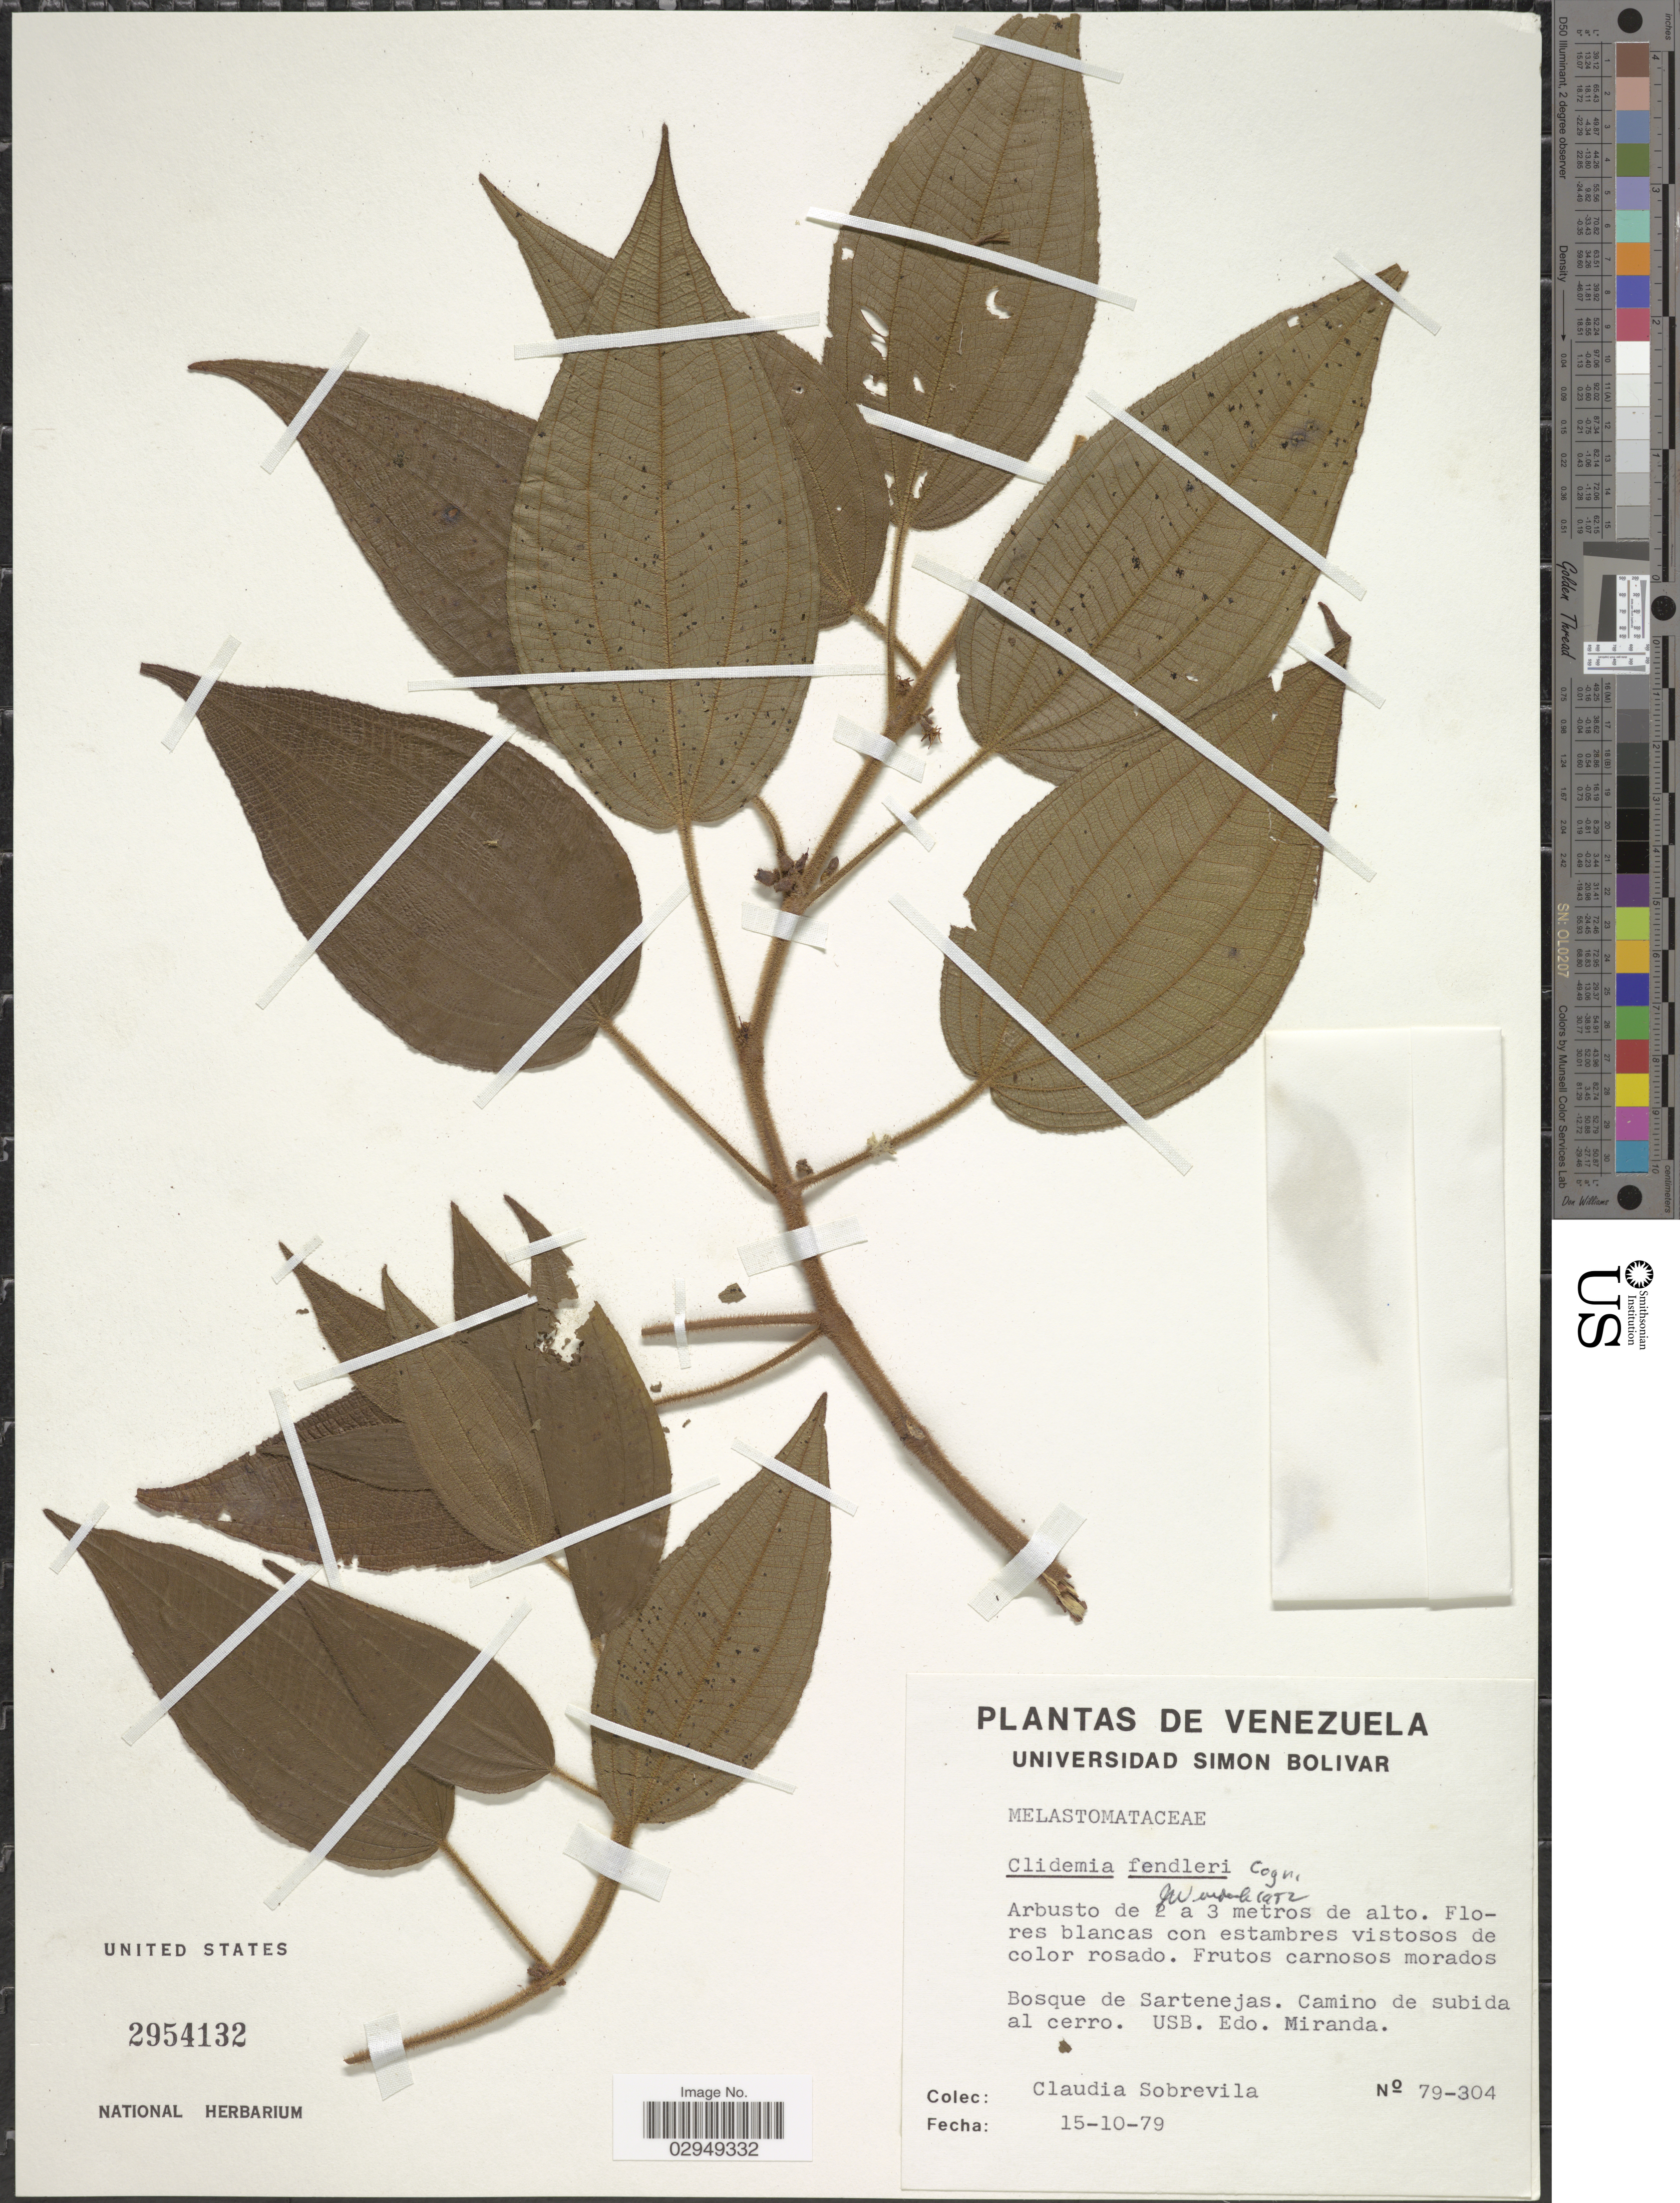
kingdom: Plantae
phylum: Tracheophyta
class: Magnoliopsida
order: Myrtales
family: Melastomataceae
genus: Clidemia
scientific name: Clidemia fendleri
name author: Cogn. in A. DC.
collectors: C. Sobrevila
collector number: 79-304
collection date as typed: Transcribed d/m/y: 15/10/79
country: Venezuela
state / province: Miranda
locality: Bosque de Sartenejas. Camino de subida al cerro. USB. Edo. Miranda.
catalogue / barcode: US 2954132